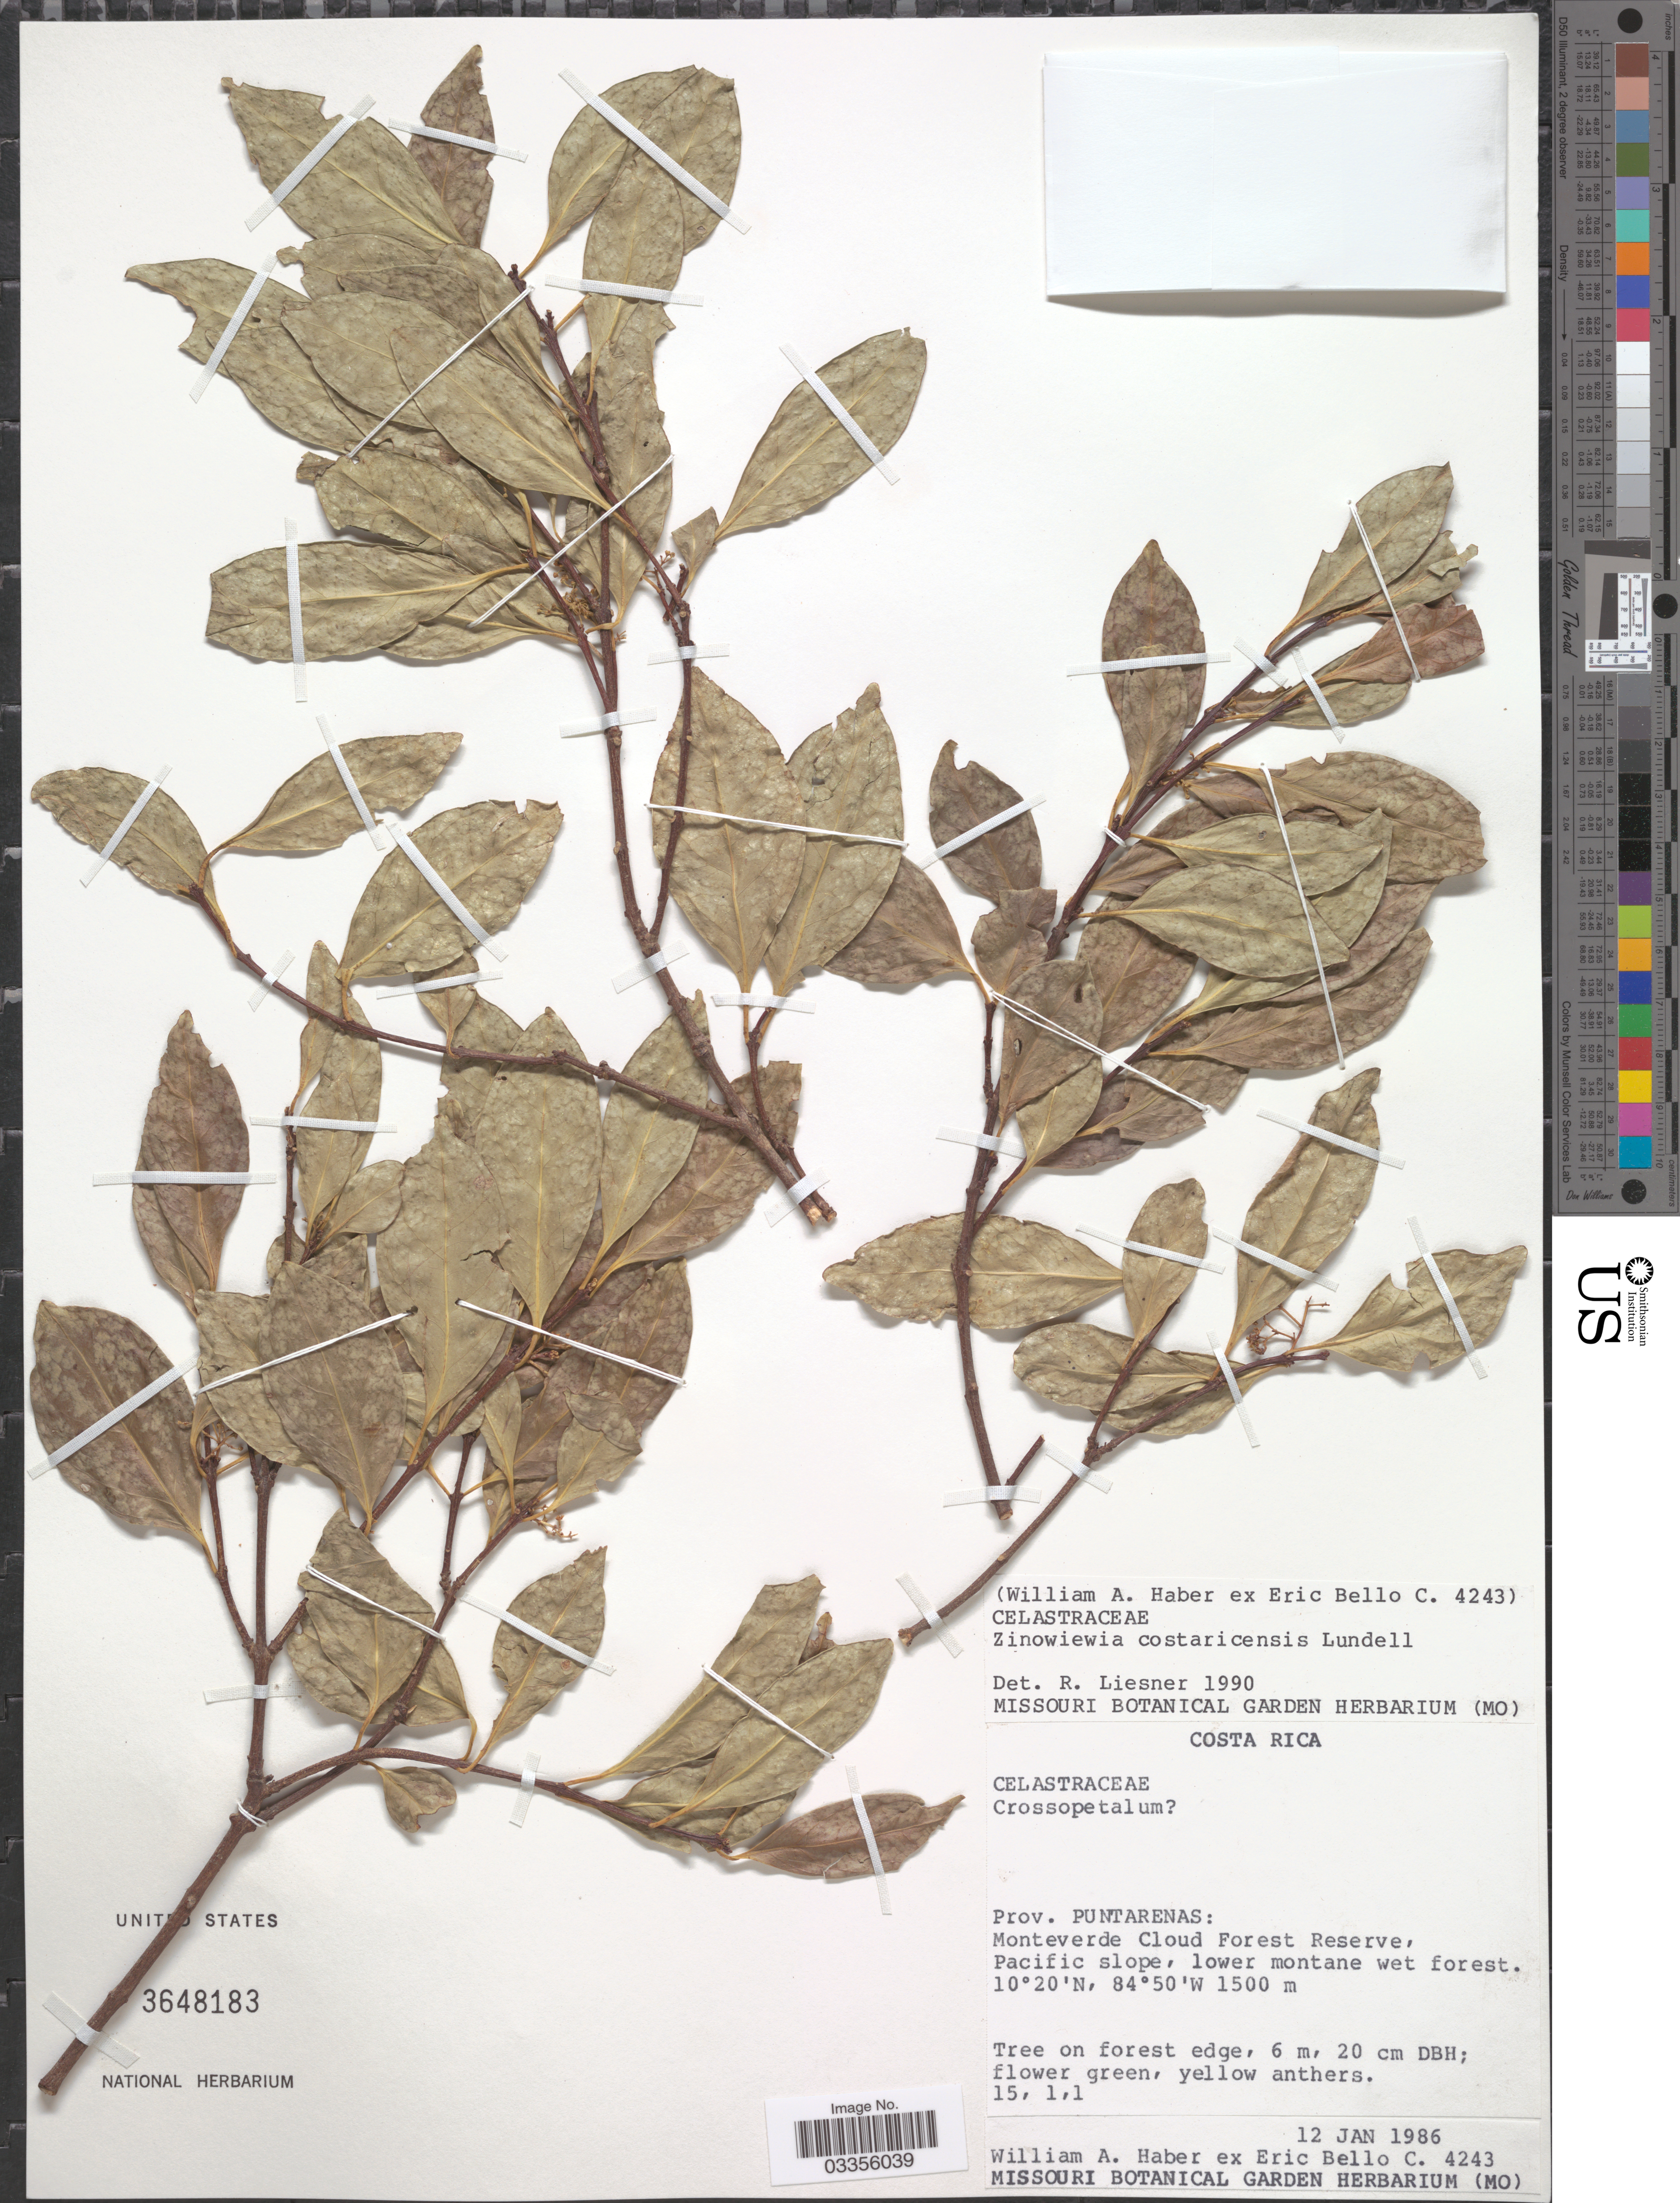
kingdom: Plantae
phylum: Tracheophyta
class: Magnoliopsida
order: Celastrales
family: Celastraceae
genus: Zinowiewia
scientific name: Zinowiewia costaricensis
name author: Lundell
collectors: W. A. Haber & E. Bello C.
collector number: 4243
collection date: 1986-01-12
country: Costa Rica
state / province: Puntarenas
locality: Monteverde Cloud Forest Reserve, Pacific slope.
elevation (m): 1500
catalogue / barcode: US 3648183